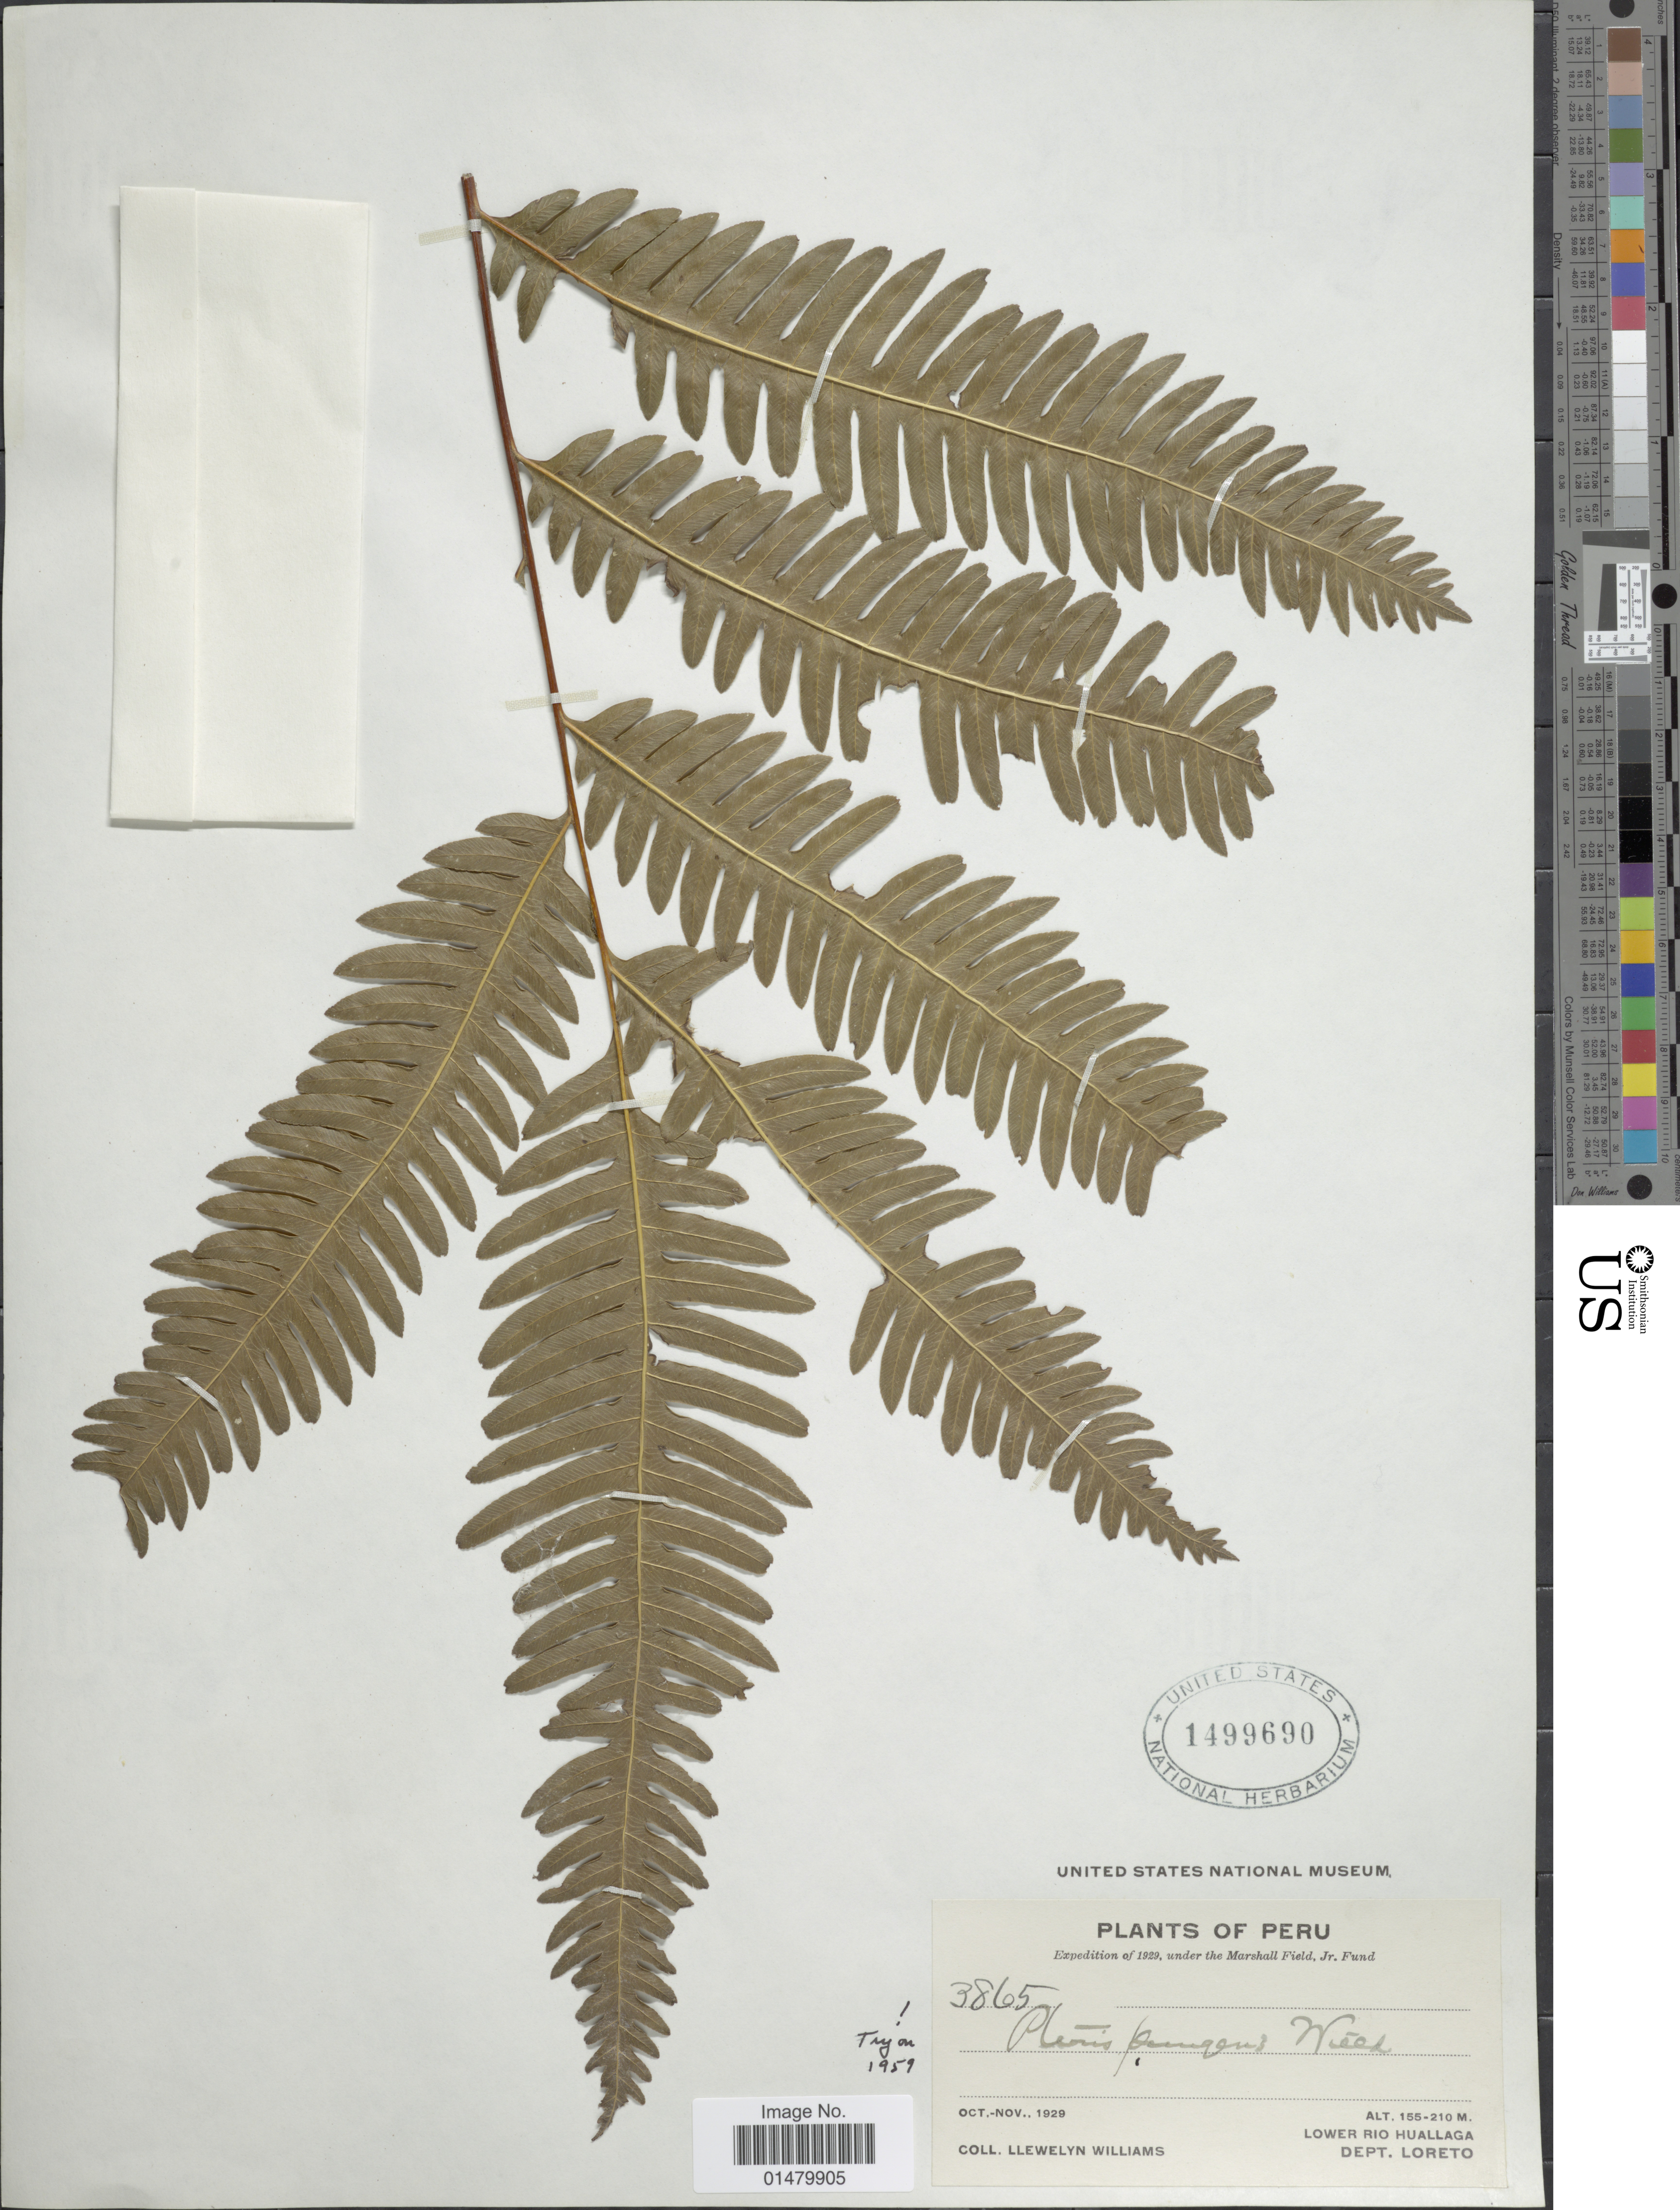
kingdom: Plantae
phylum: Tracheophyta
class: Polypodiopsida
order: Polypodiales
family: Pteridaceae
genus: Pteris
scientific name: Pteris pungens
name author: Willd.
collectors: Ll. Williams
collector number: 3865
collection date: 1929-10/1929-11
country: Peru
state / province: Loreto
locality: Lower Rio Huallaga. Dept. Loreto.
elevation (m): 155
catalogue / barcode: US 1499690